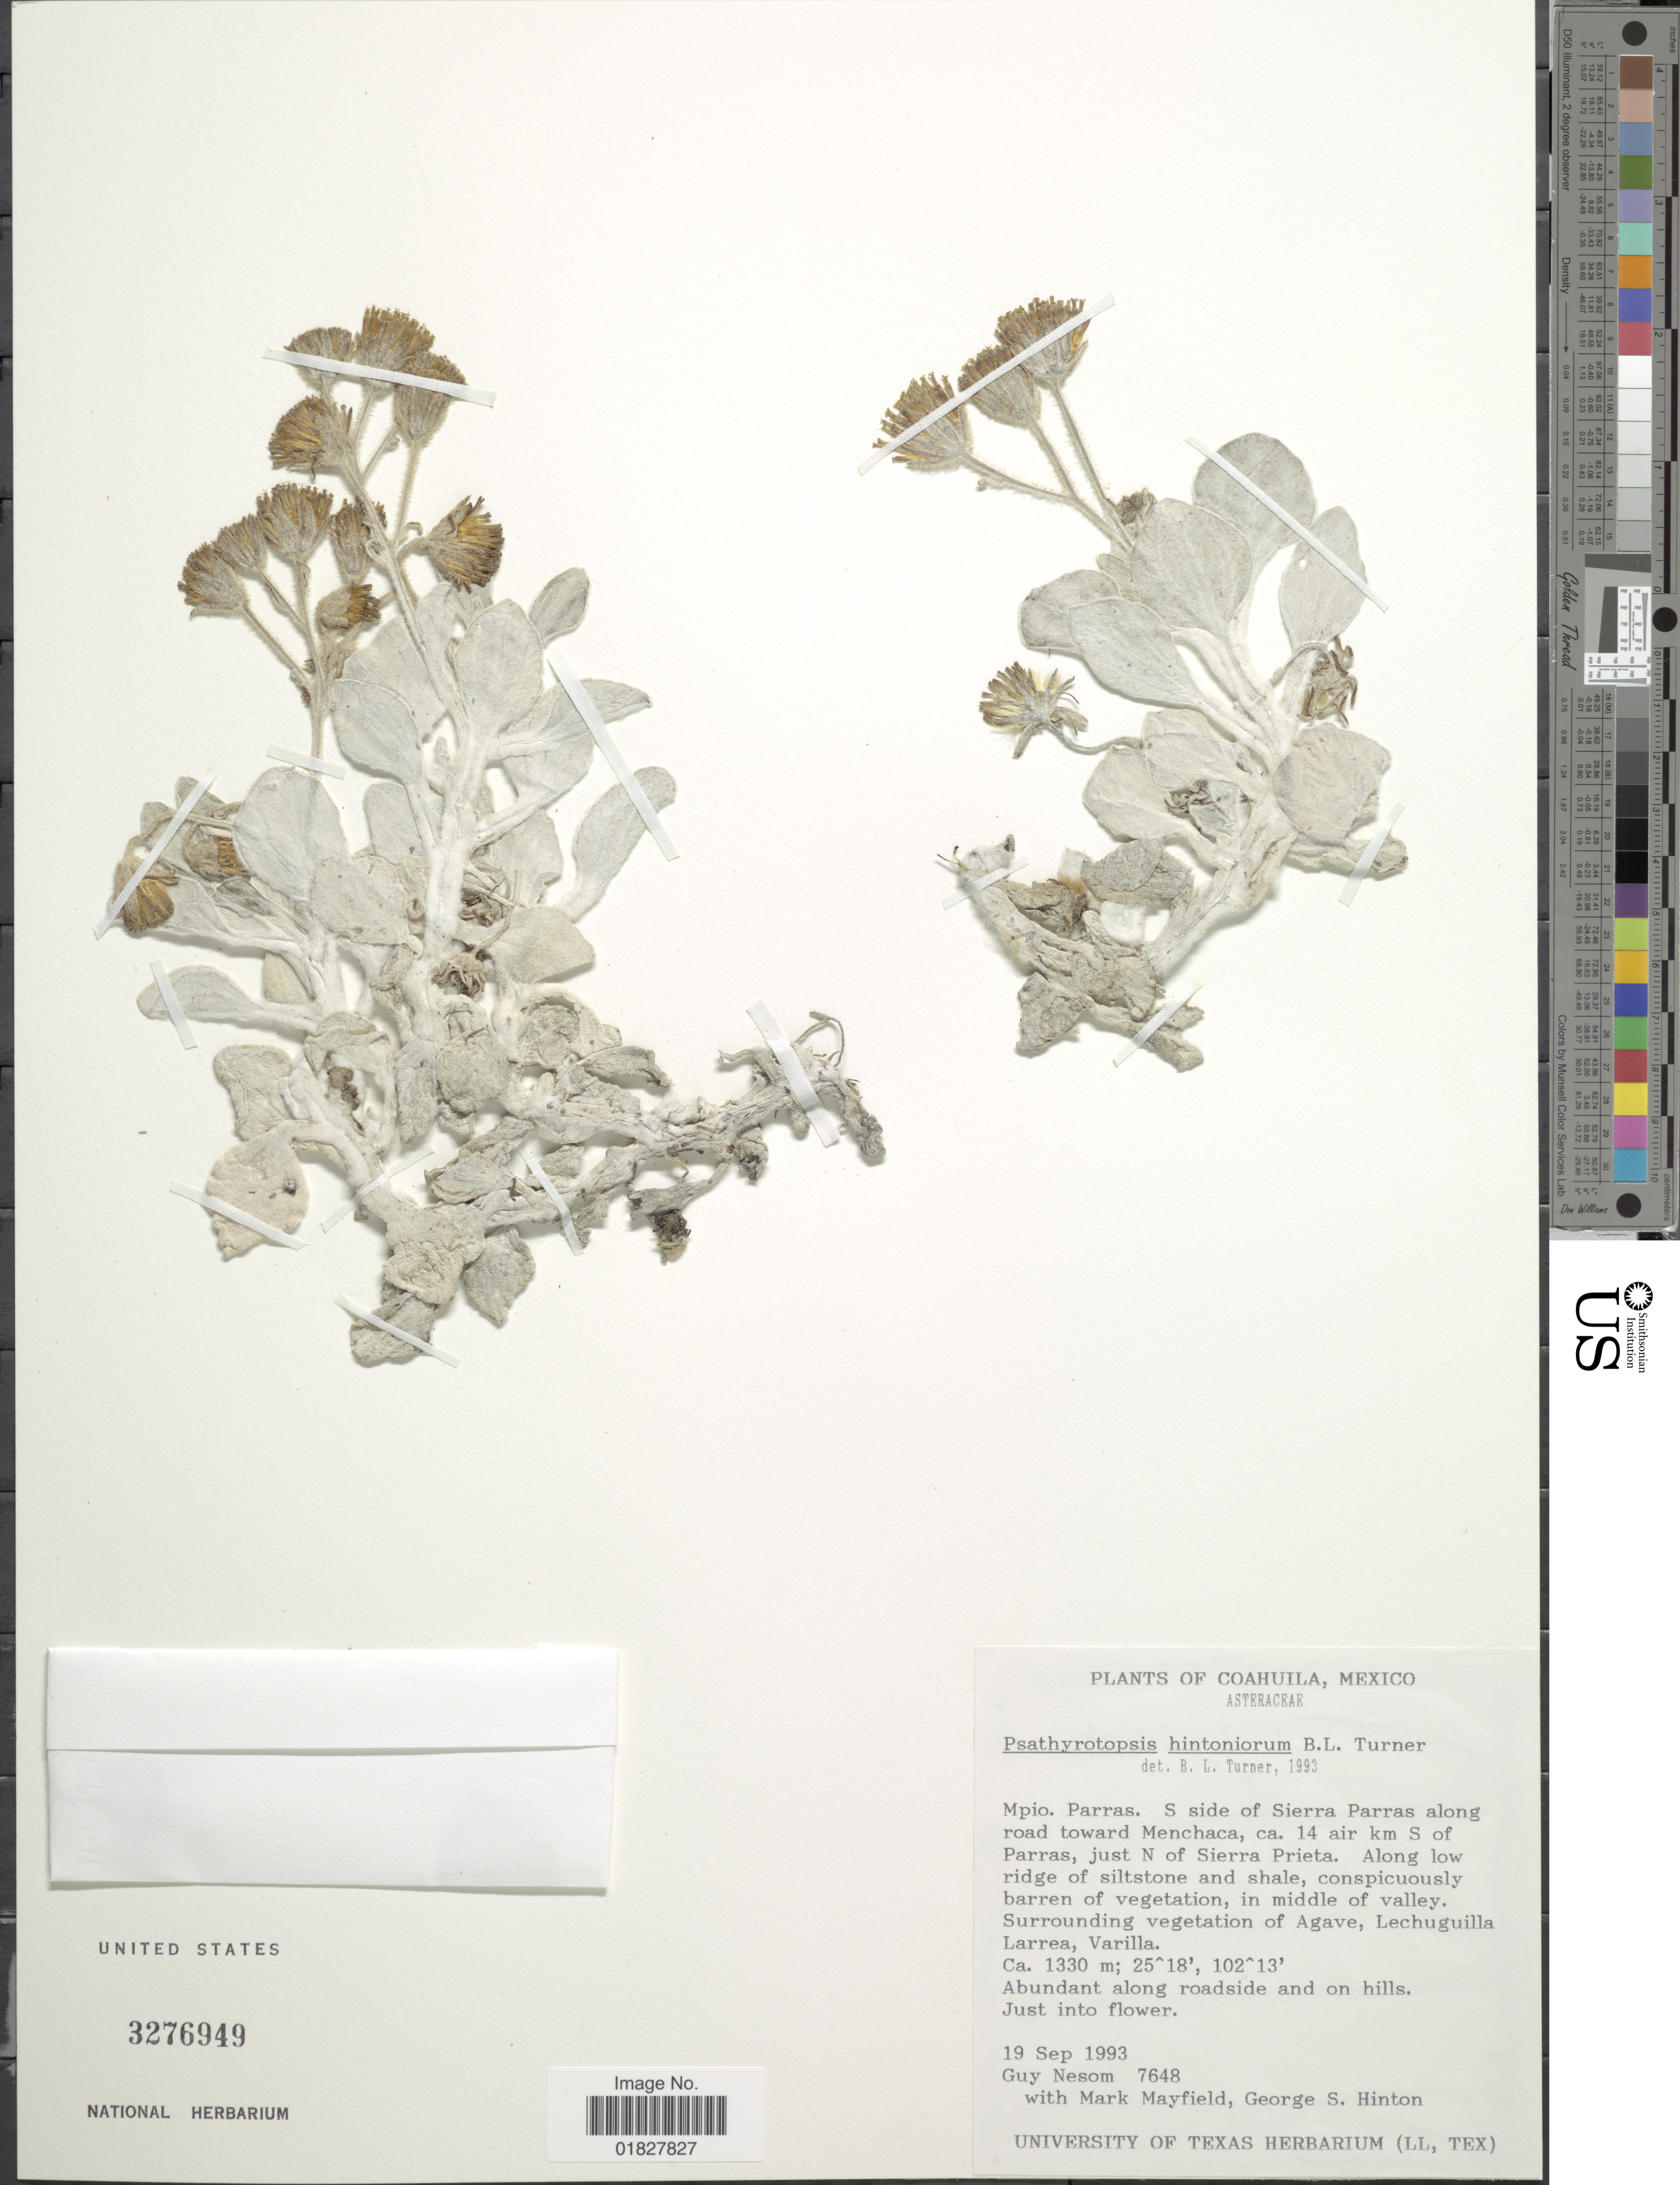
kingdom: Plantae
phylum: Tracheophyta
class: Magnoliopsida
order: Asterales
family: Asteraceae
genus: Psathyrotopsis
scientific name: Psathyrotopsis hintoniorum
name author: B.L. Turner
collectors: G. Nesom, M. H. Mayfield & G. S. Hinton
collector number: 7648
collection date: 1993-09-19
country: Mexico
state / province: Coahuila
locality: Mpio. Parras, S side of Sierra Parras along road toward Menchaca, ca 14 air km S of Parras, just N of Sierra Prieta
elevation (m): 1330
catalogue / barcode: US 3276949